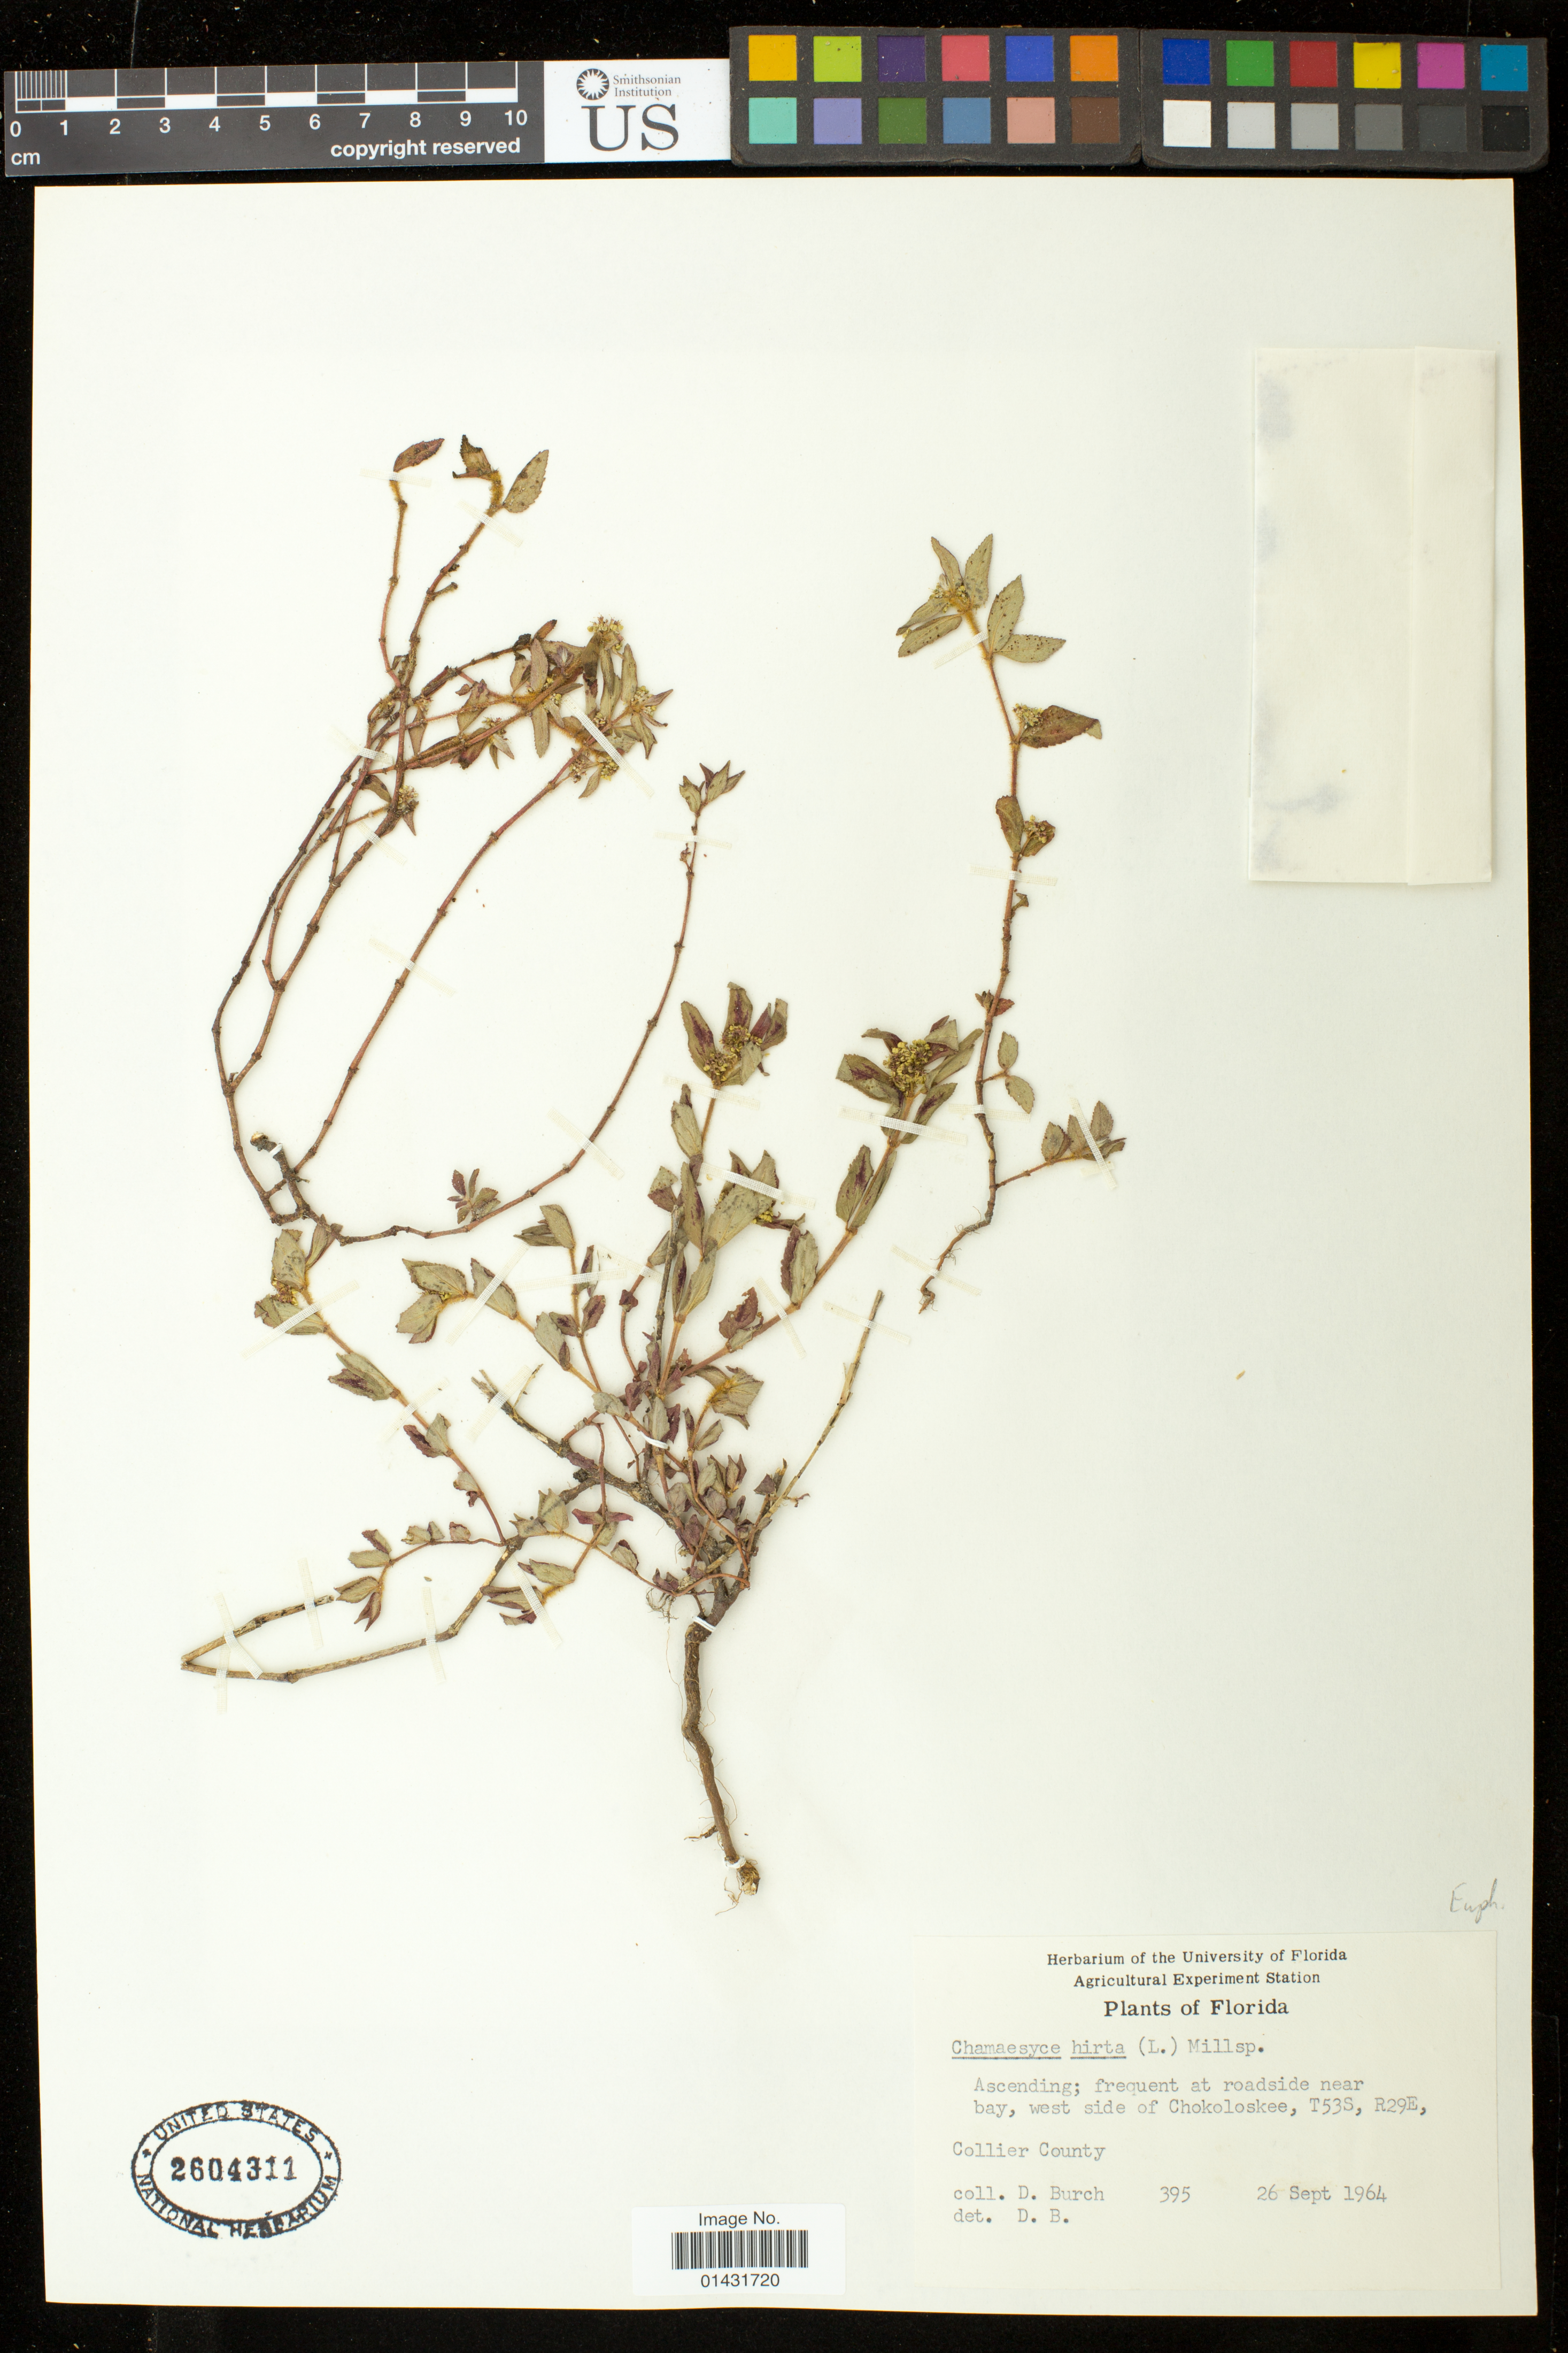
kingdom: Plantae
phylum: Tracheophyta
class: Magnoliopsida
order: Malpighiales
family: Euphorbiaceae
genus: Euphorbia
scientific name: Euphorbia hirta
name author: L.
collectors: D. Burch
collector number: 395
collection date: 1964-09-26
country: United States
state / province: Florida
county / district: Collier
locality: West side of Chokoloskee, T53S, R29E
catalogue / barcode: US 2604311